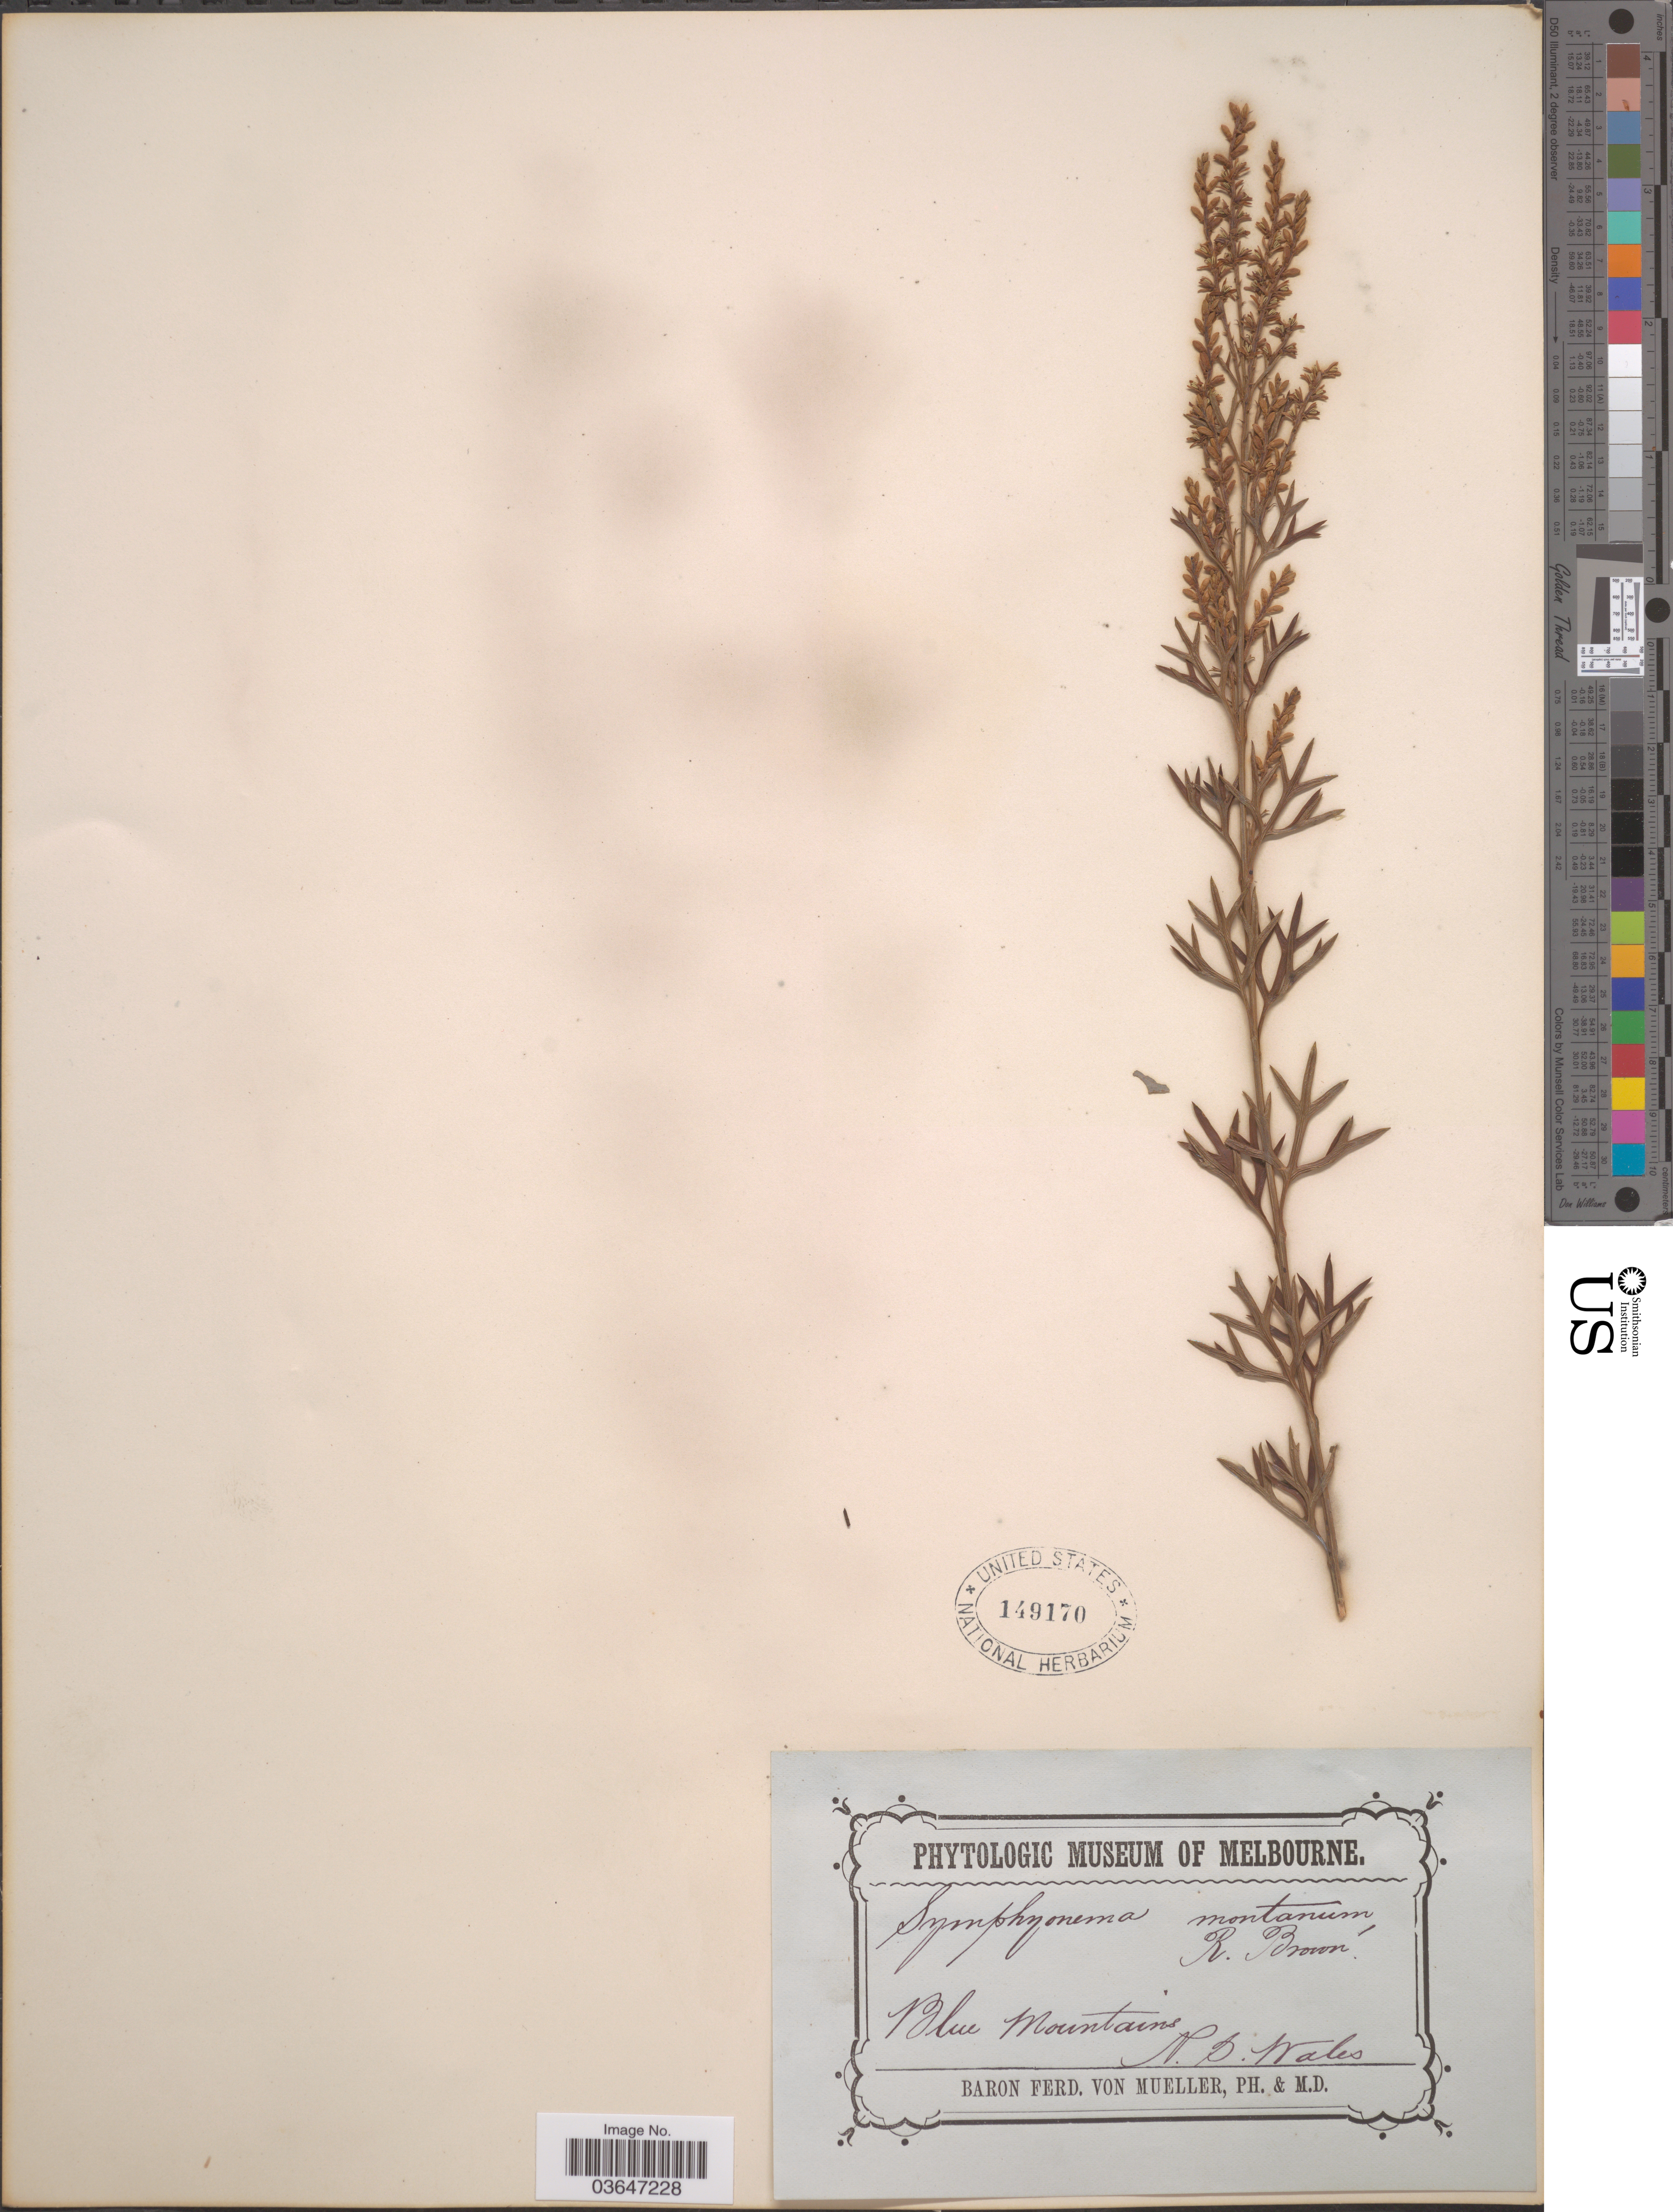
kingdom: Plantae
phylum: Tracheophyta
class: Magnoliopsida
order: Proteales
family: Proteaceae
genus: Symphyonema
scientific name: Symphyonema montanum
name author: R. Br.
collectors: F. von Mueller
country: Australia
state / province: New South Wales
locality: Blue Mountains.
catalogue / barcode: US 149170